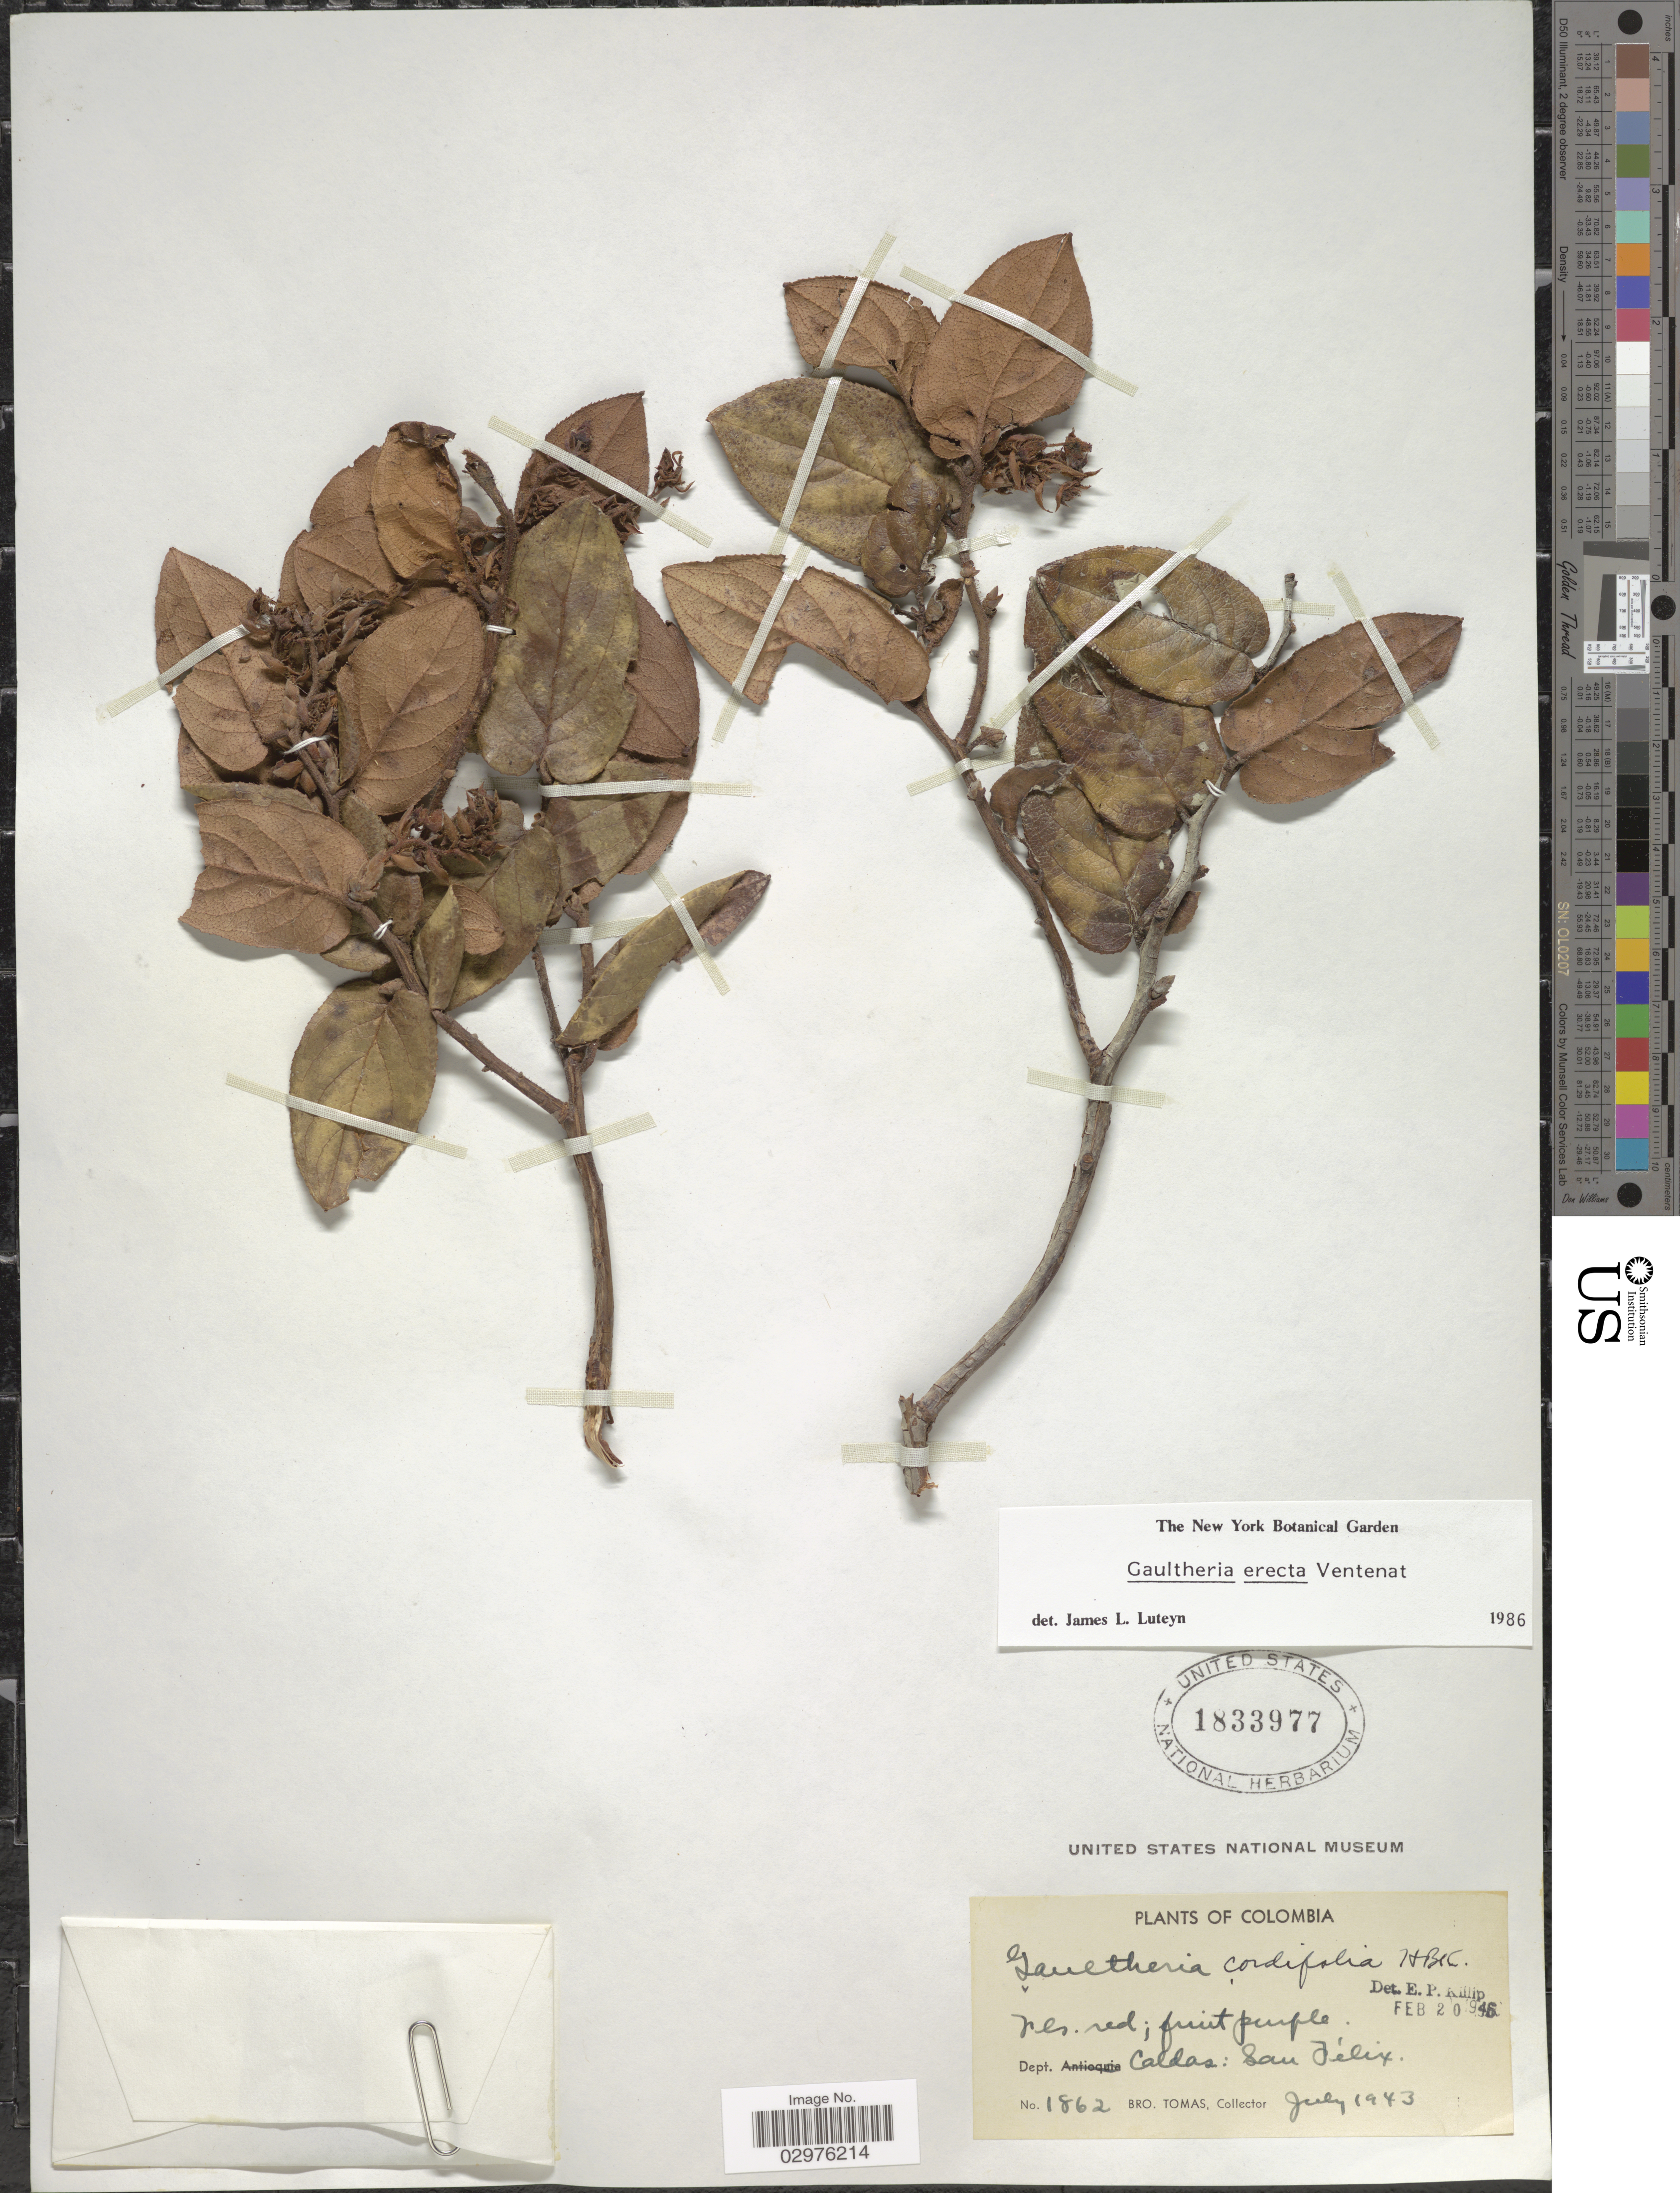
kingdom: Plantae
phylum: Tracheophyta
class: Magnoliopsida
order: Ericales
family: Ericaceae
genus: Gaultheria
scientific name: Gaultheria erecta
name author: Vent.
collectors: B. Tomas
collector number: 1862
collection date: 1943-07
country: Colombia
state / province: Caldas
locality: Dept. Caldas: San Félix.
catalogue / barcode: US 1833977